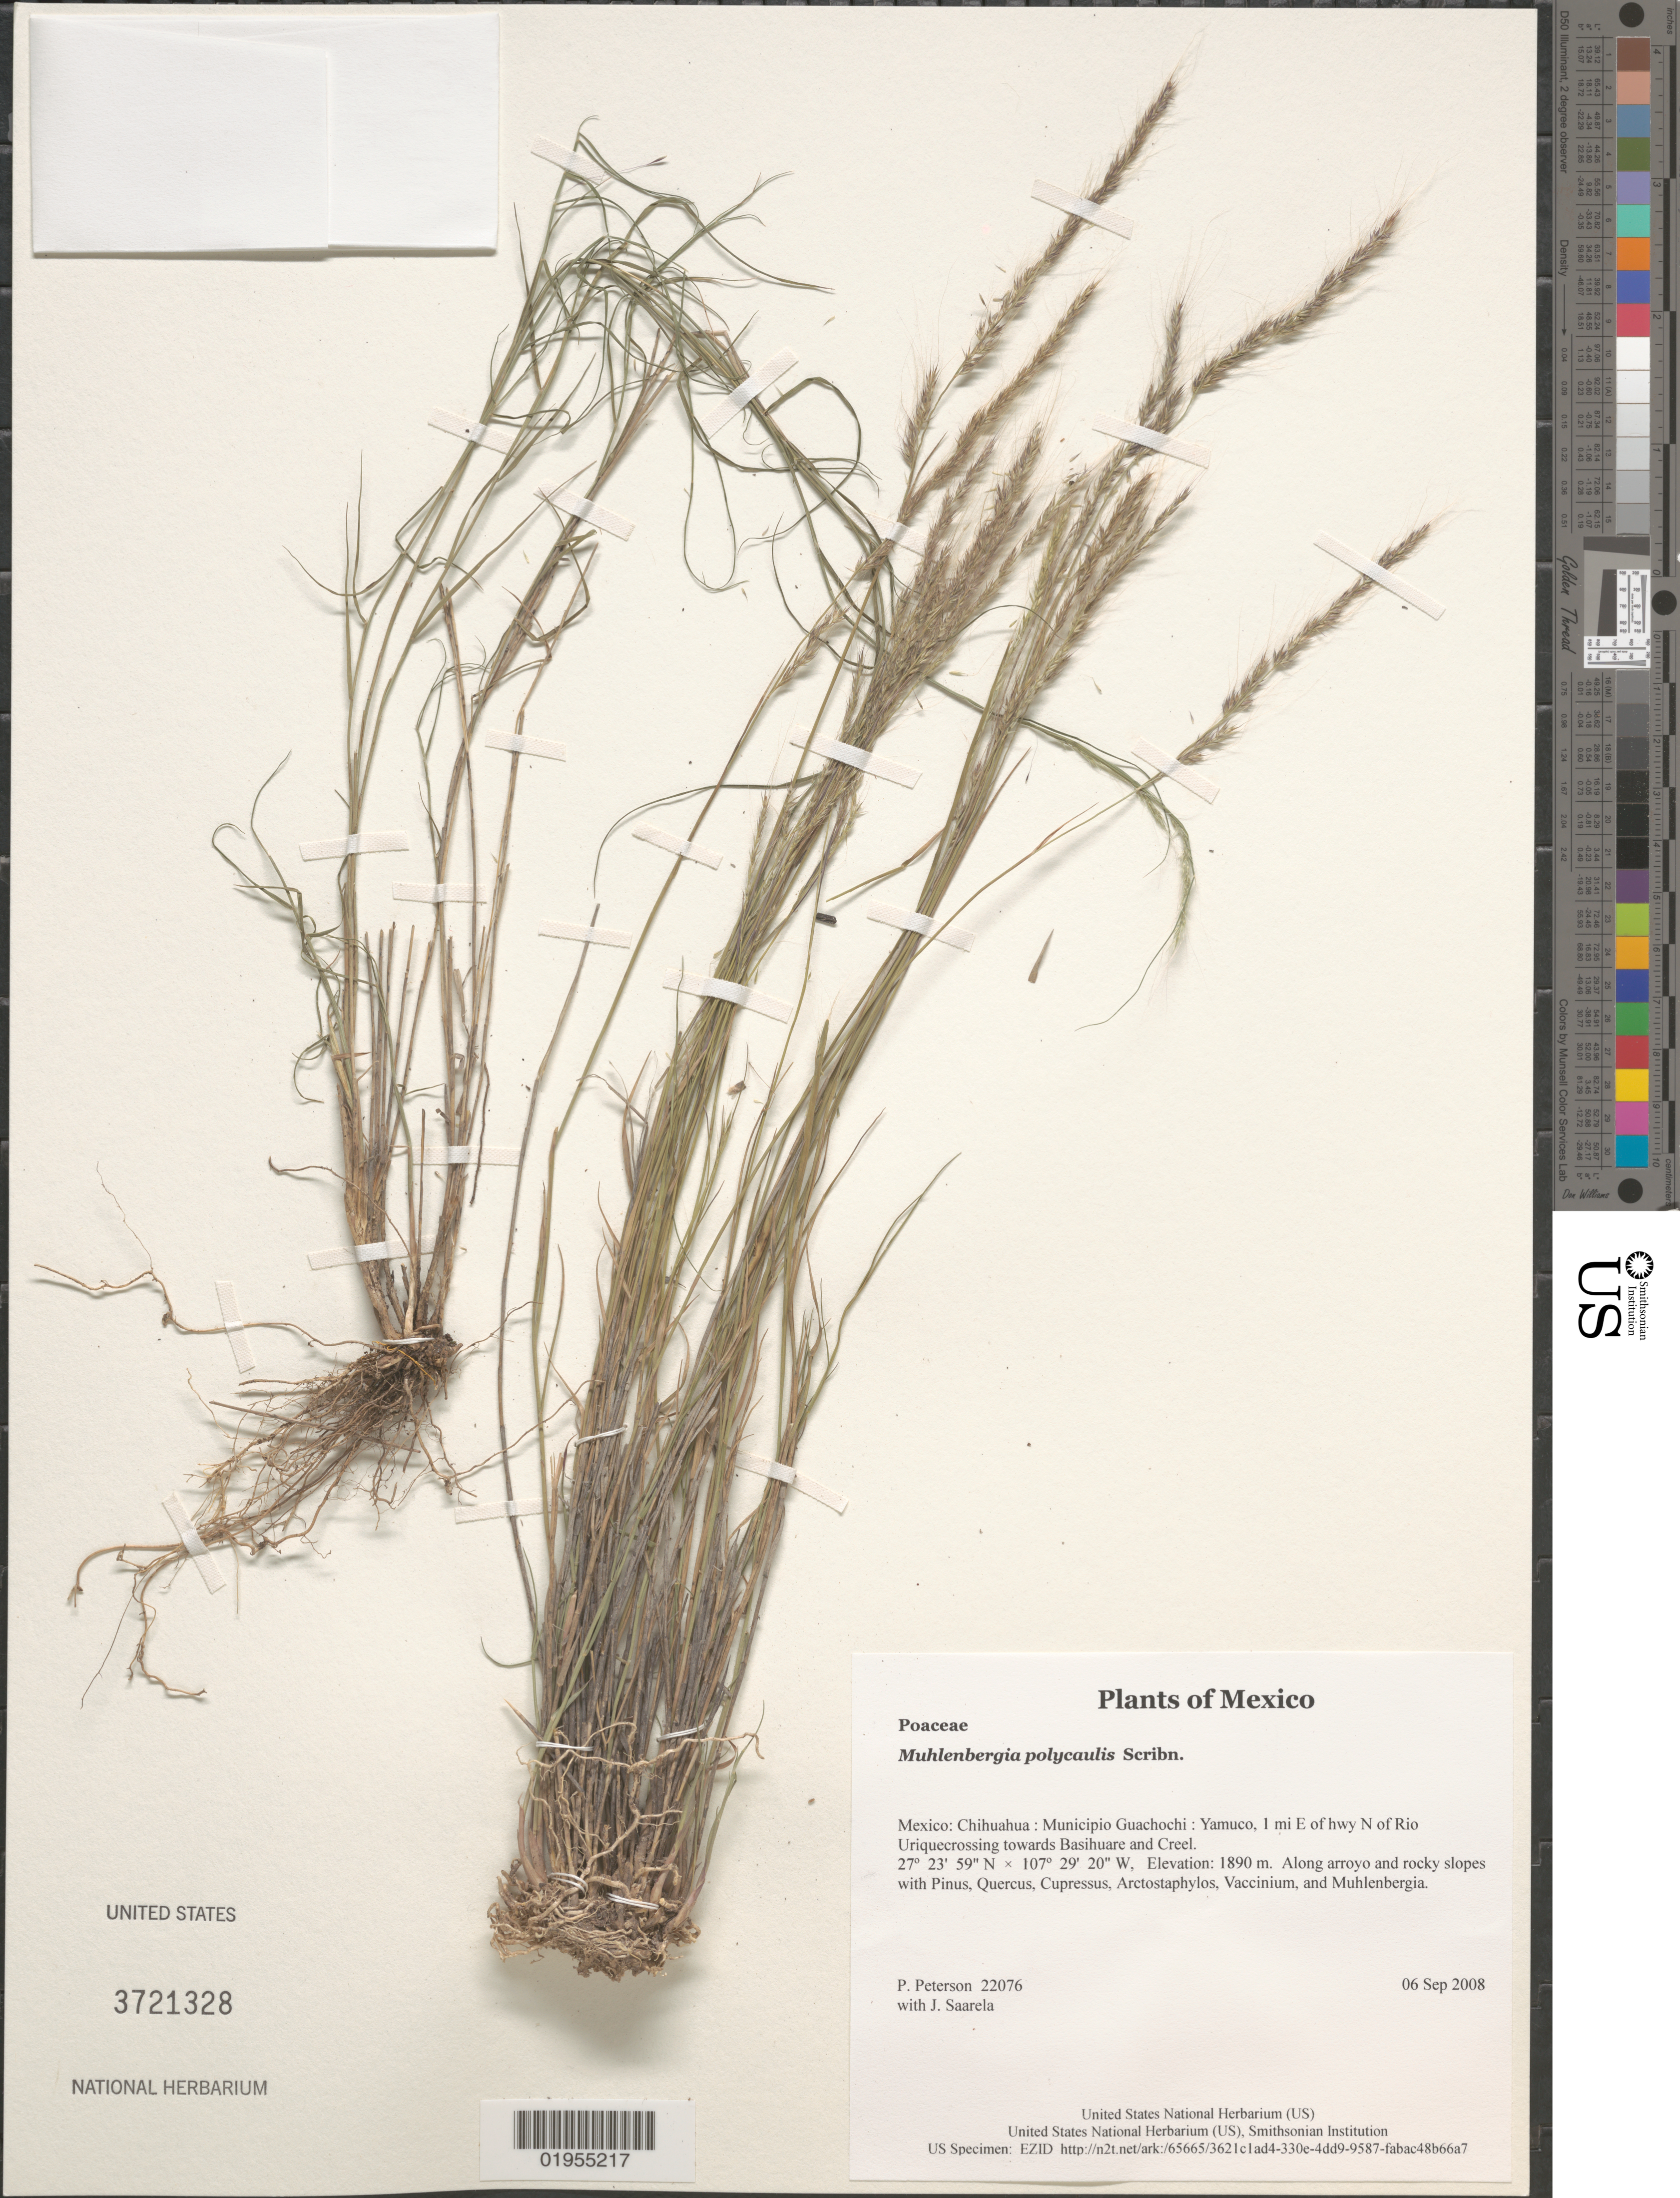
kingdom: Plantae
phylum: Tracheophyta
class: Liliopsida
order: Poales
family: Poaceae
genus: Muhlenbergia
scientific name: Muhlenbergia polycaulis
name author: Scribn.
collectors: P. M. Peterson & J. Saarela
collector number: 22076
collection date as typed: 06 Sep 2008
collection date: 2008-09-06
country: Mexico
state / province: Chihuahua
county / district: Municipio Guachochi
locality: Yamuco, 1 mi E of hwy N of Rio Uriquecrossing towards Basihuare and Creel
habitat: Along arroyo and rocky slopes with Pinus, Quercus, Cupressus, Arctostaphylos, Vaccinium, and Muhlenbergia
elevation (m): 1890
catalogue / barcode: US 3721328